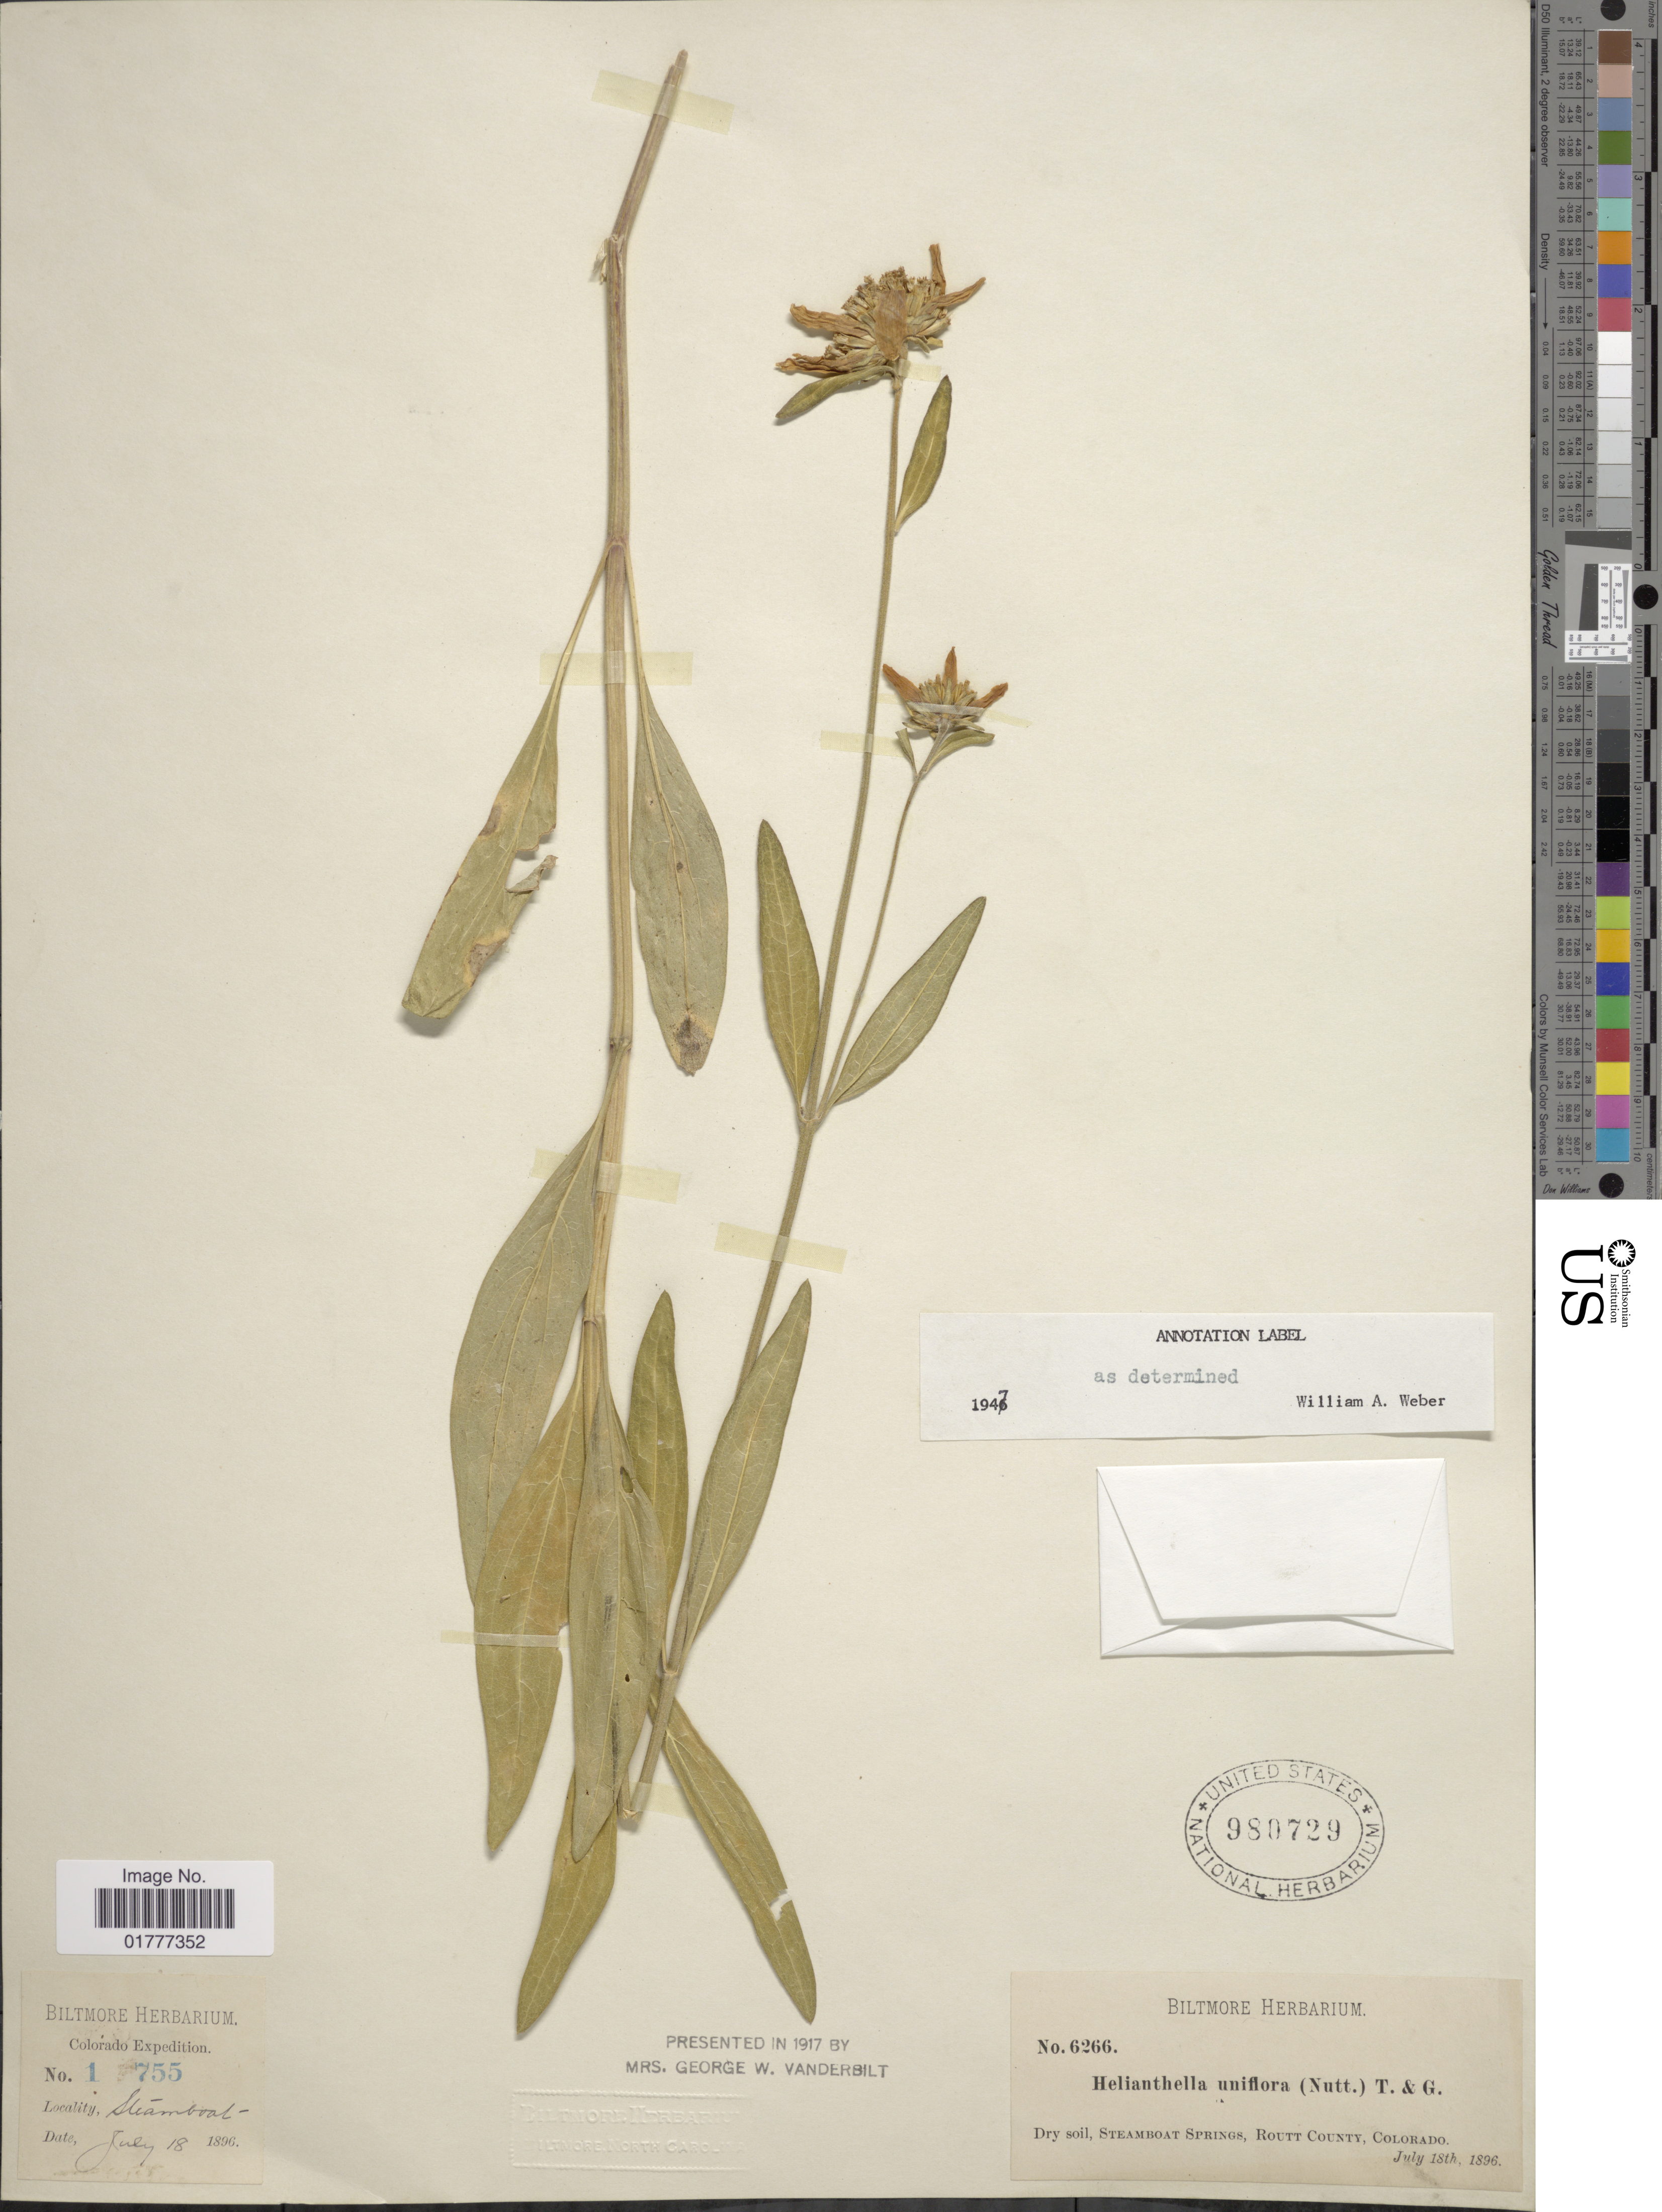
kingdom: Plantae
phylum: Tracheophyta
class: Magnoliopsida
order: Asterales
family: Asteraceae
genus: Helianthella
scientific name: Helianthella uniflora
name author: Torr. & A. Gray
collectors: ex herb. Biltmore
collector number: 1755/6266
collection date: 1896-07-18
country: United States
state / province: Colorado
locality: Steamboat Springs, Routt County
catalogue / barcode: US 980729